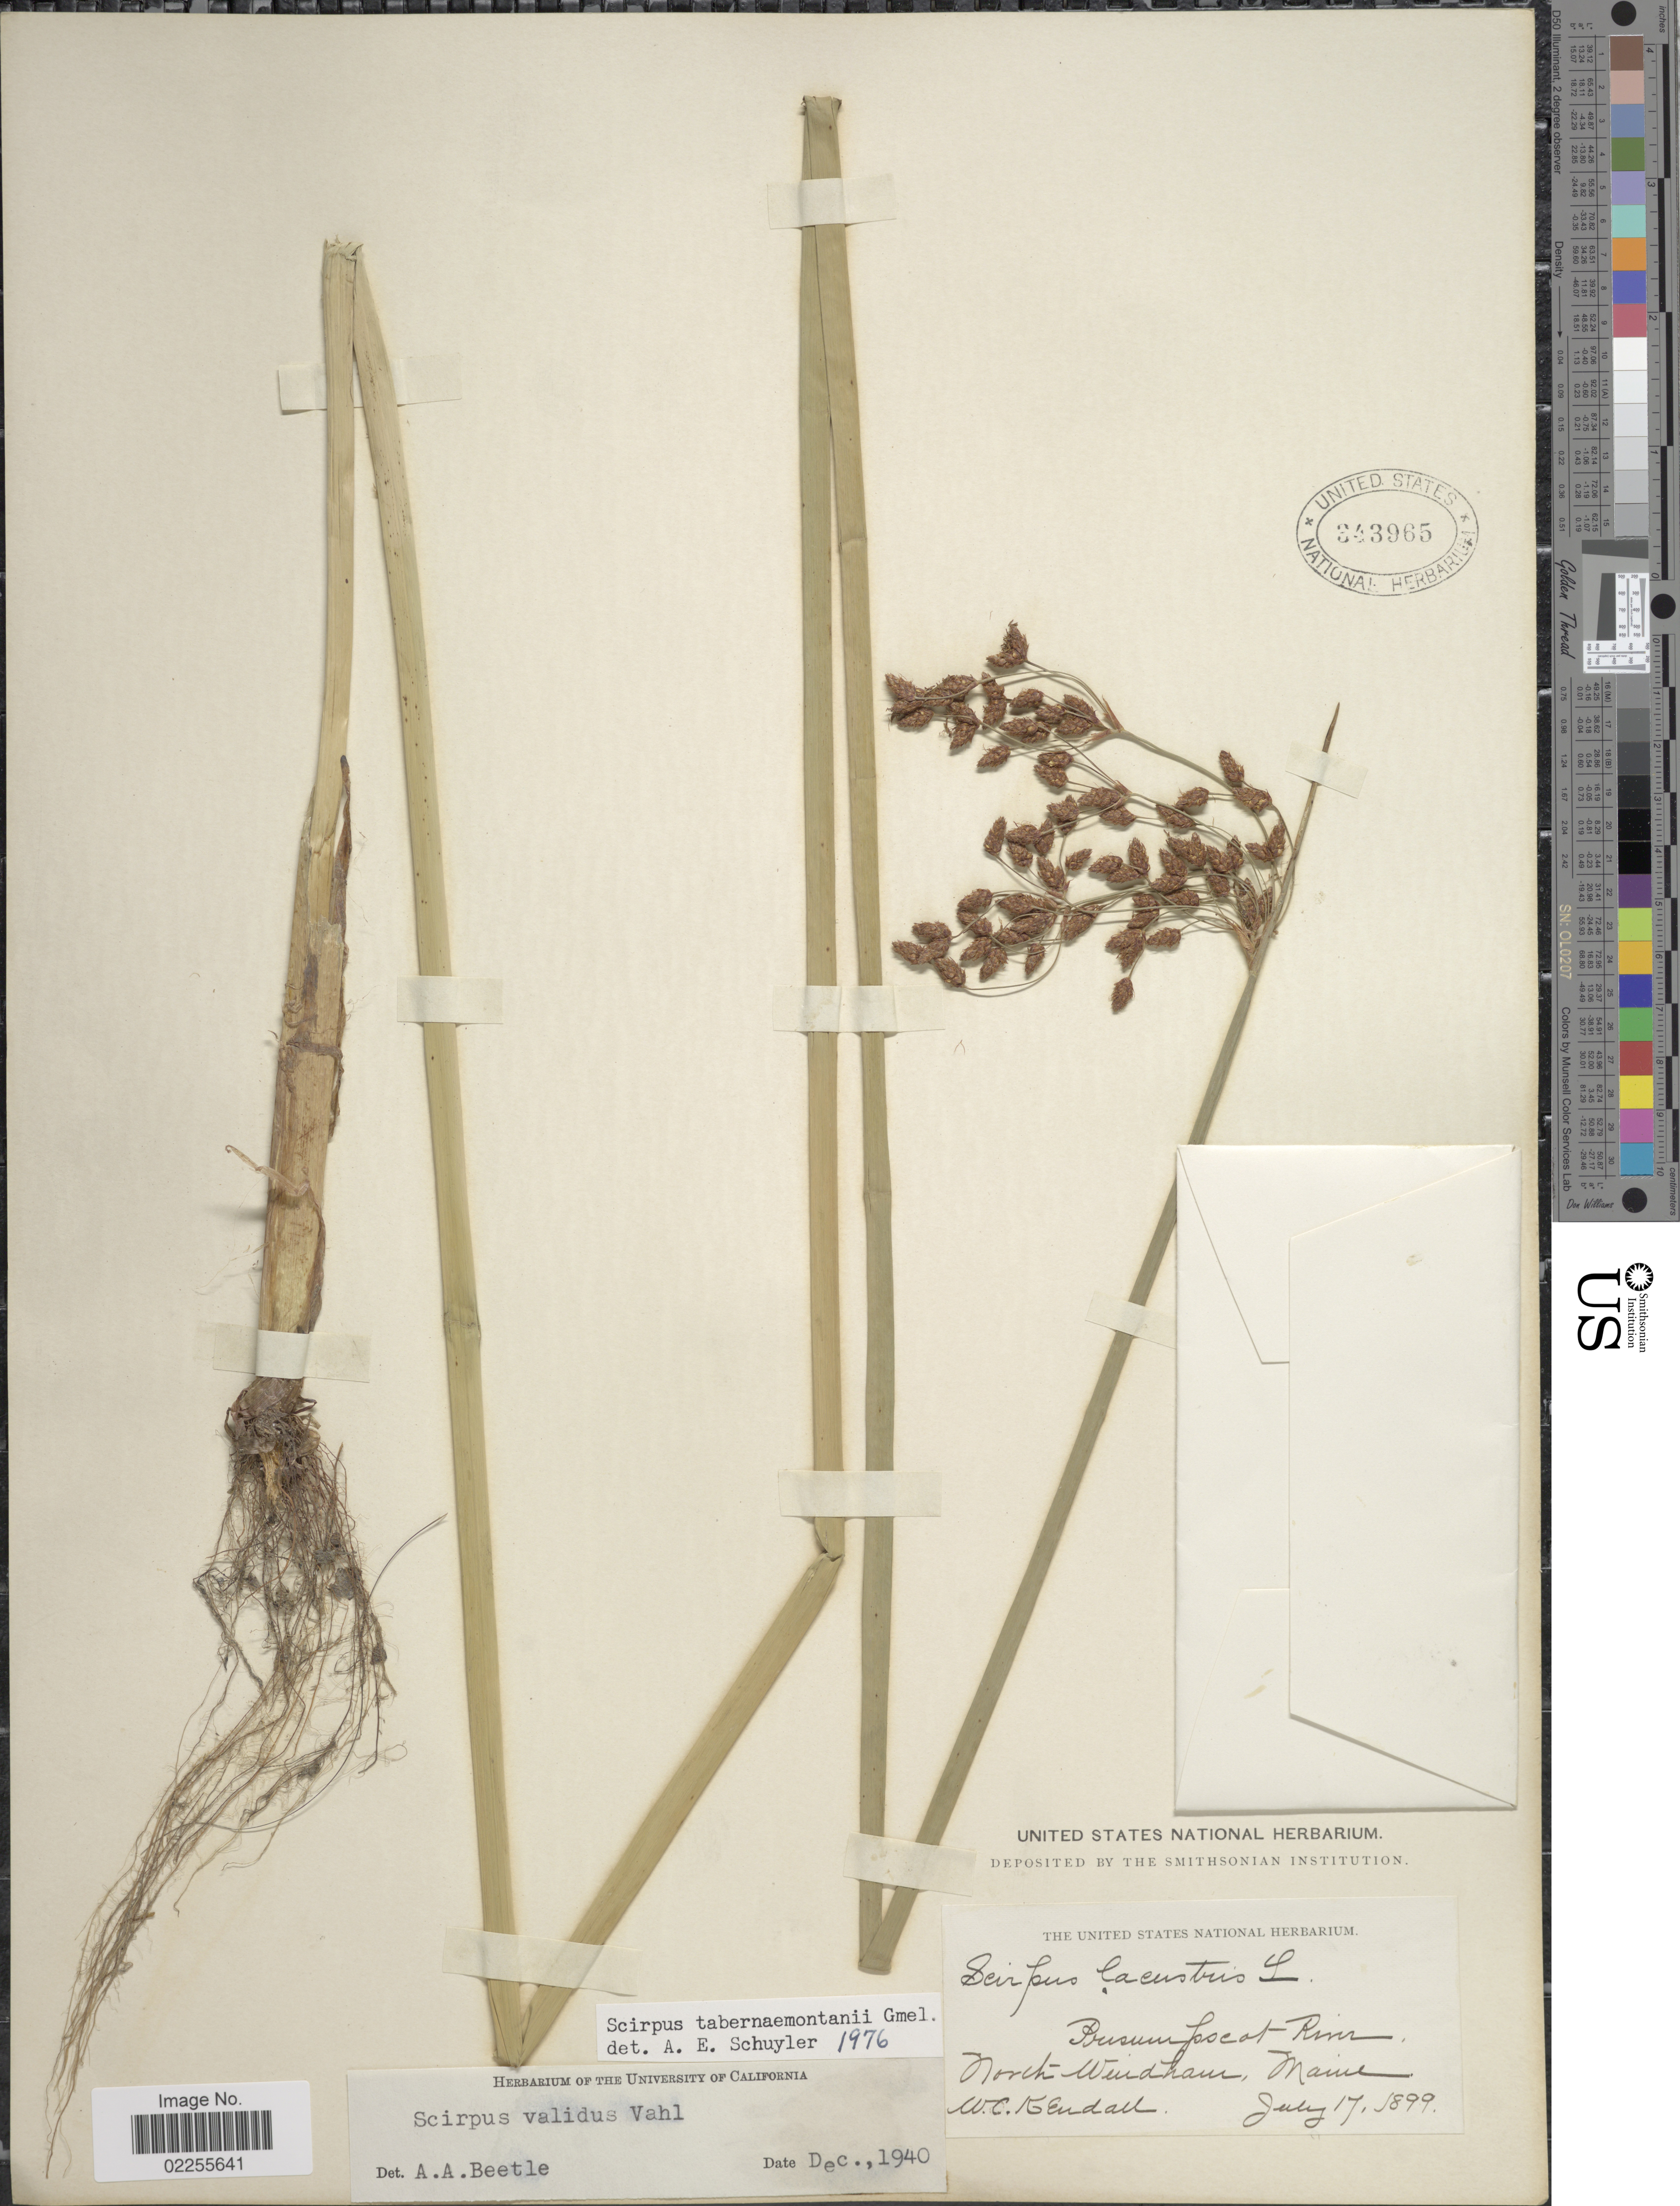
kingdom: Plantae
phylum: Tracheophyta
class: Liliopsida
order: Poales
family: Cyperaceae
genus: Schoenoplectus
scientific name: Schoenoplectus tabernaemontani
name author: (C.C. Gmel.) Palla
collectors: W. Kendall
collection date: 1899-07-17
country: United States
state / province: Maine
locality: Presumpscot River, North Windhaven.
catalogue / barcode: US 343965